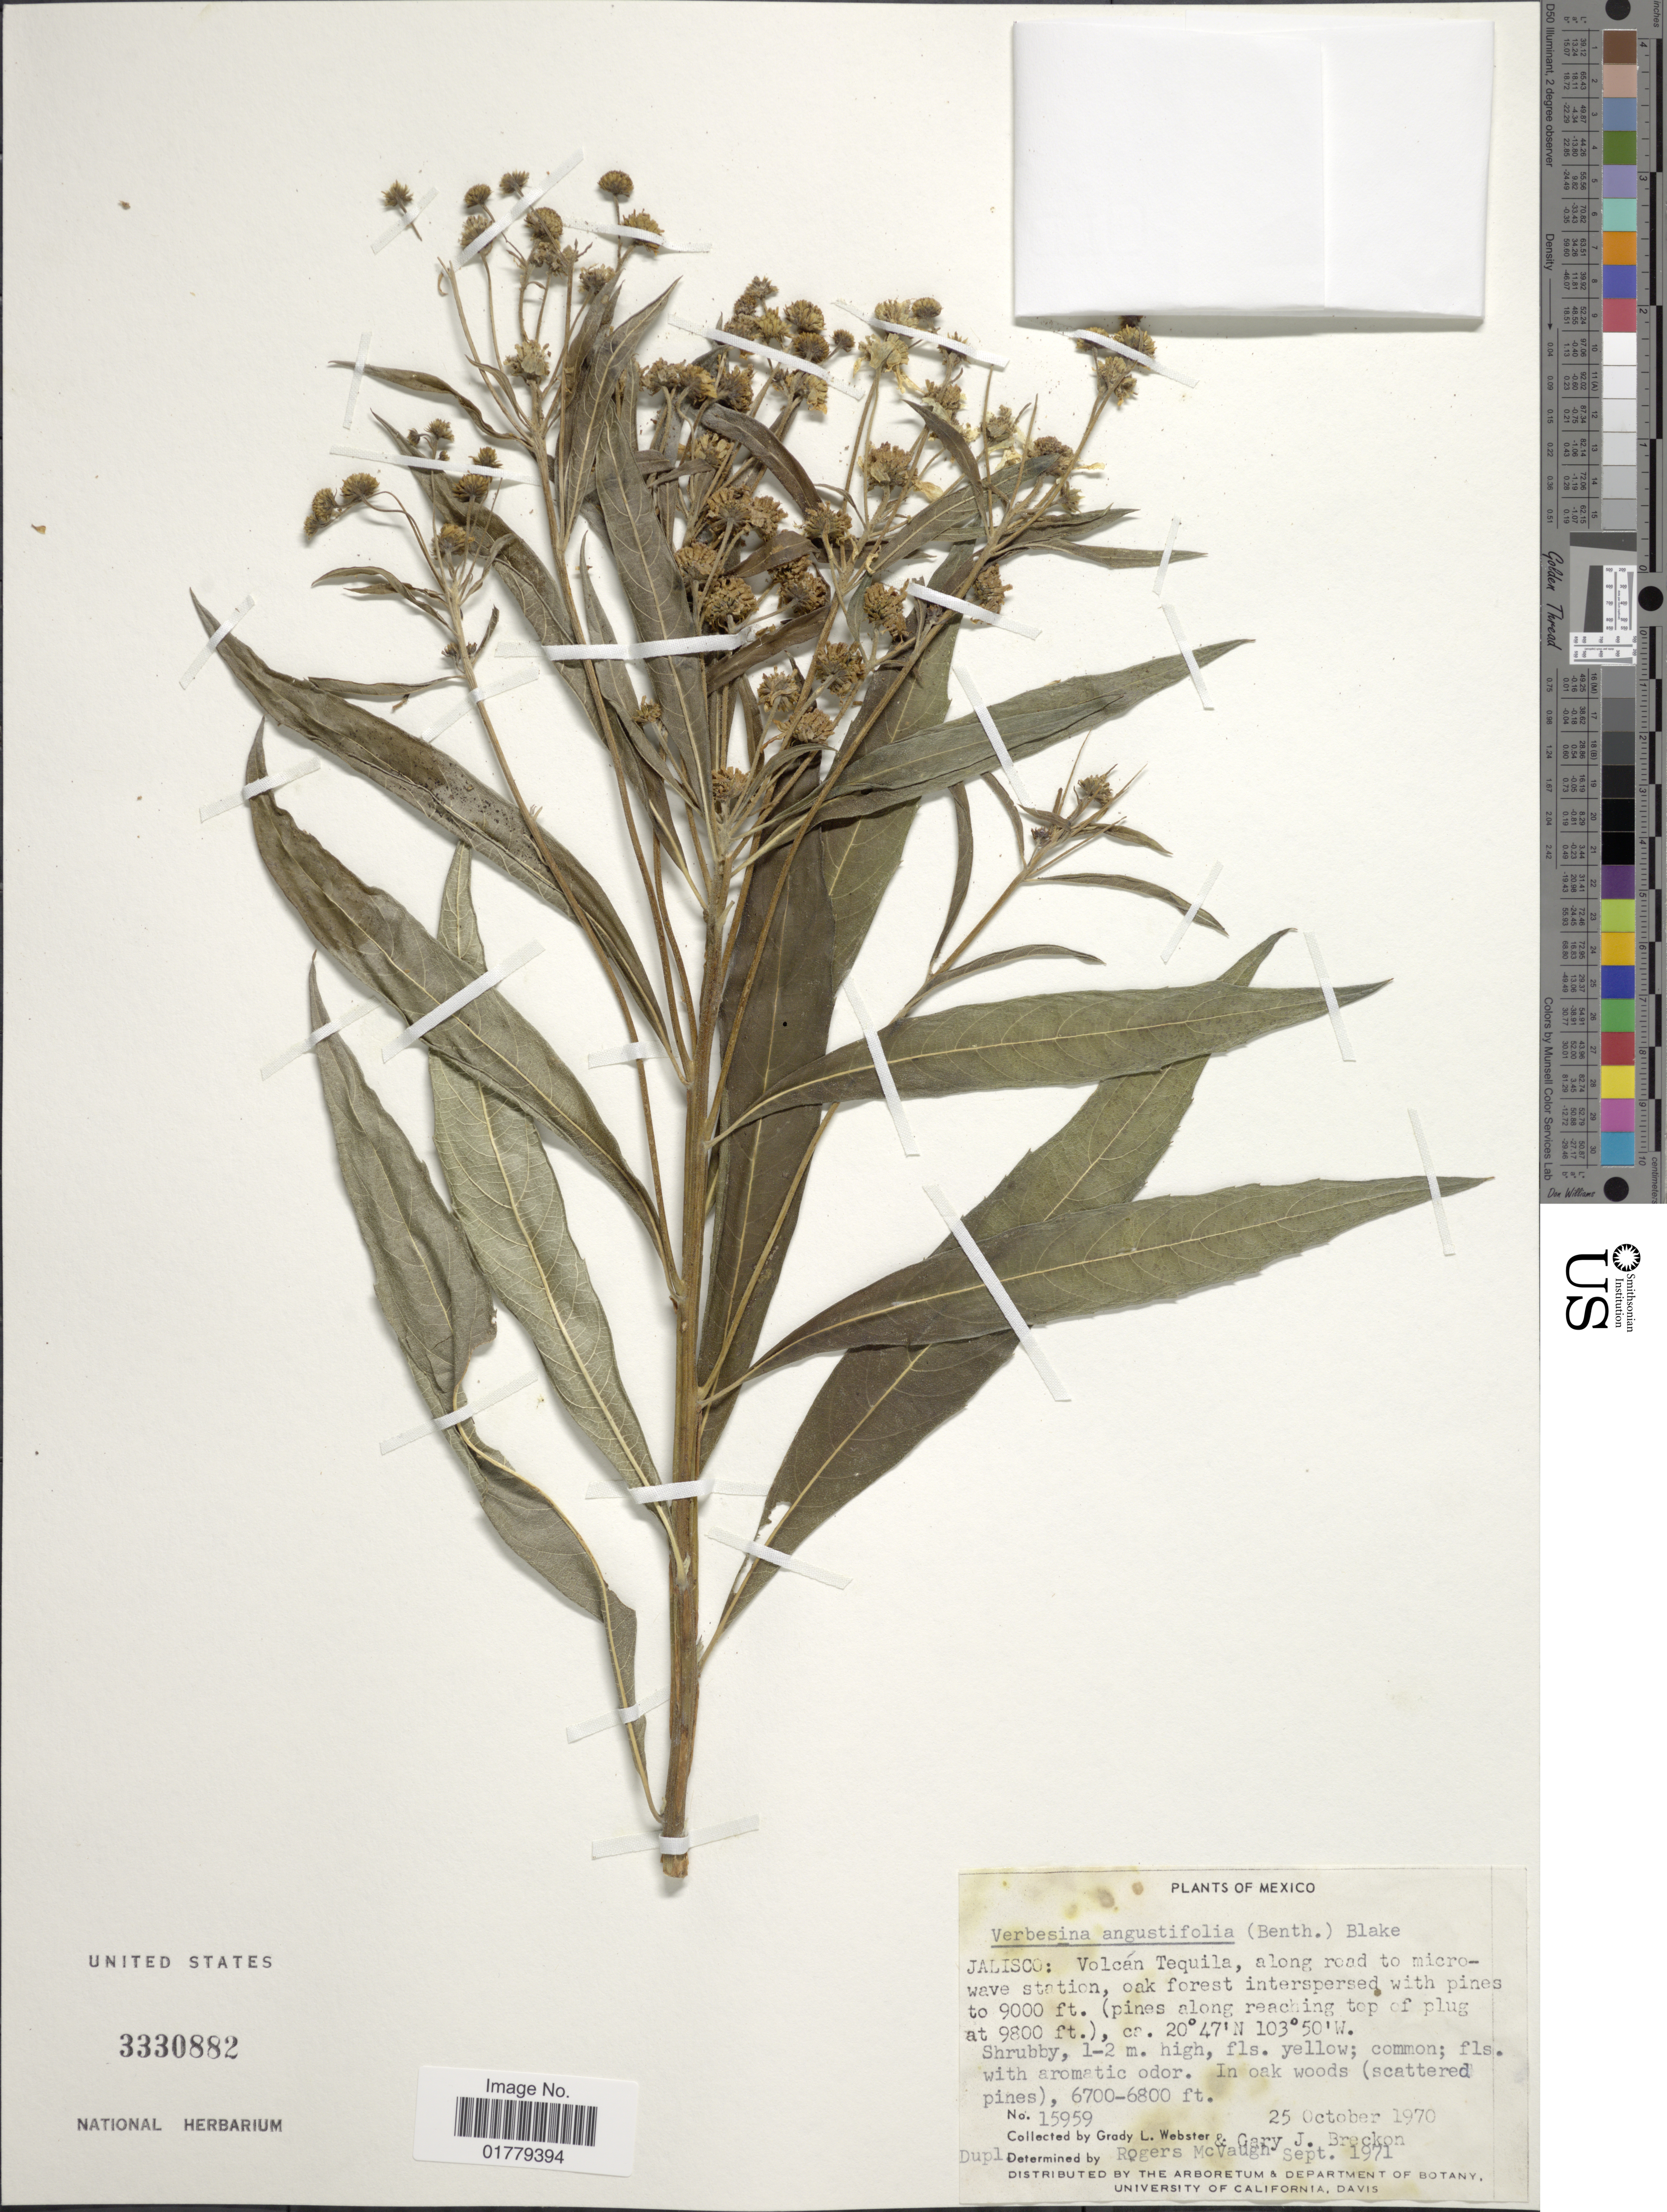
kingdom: Plantae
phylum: Tracheophyta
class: Magnoliopsida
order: Asterales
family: Asteraceae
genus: Verbesina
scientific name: Verbesina angustifolia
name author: S.F. Blake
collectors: G. L. Webster & G. J. Breckon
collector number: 15959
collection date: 1970-10-25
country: Mexico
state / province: Jalisco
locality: Jalisco: Volcán Tequila, along road to microwave station, oak forest interspersed with pines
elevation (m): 2042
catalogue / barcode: US 3330882